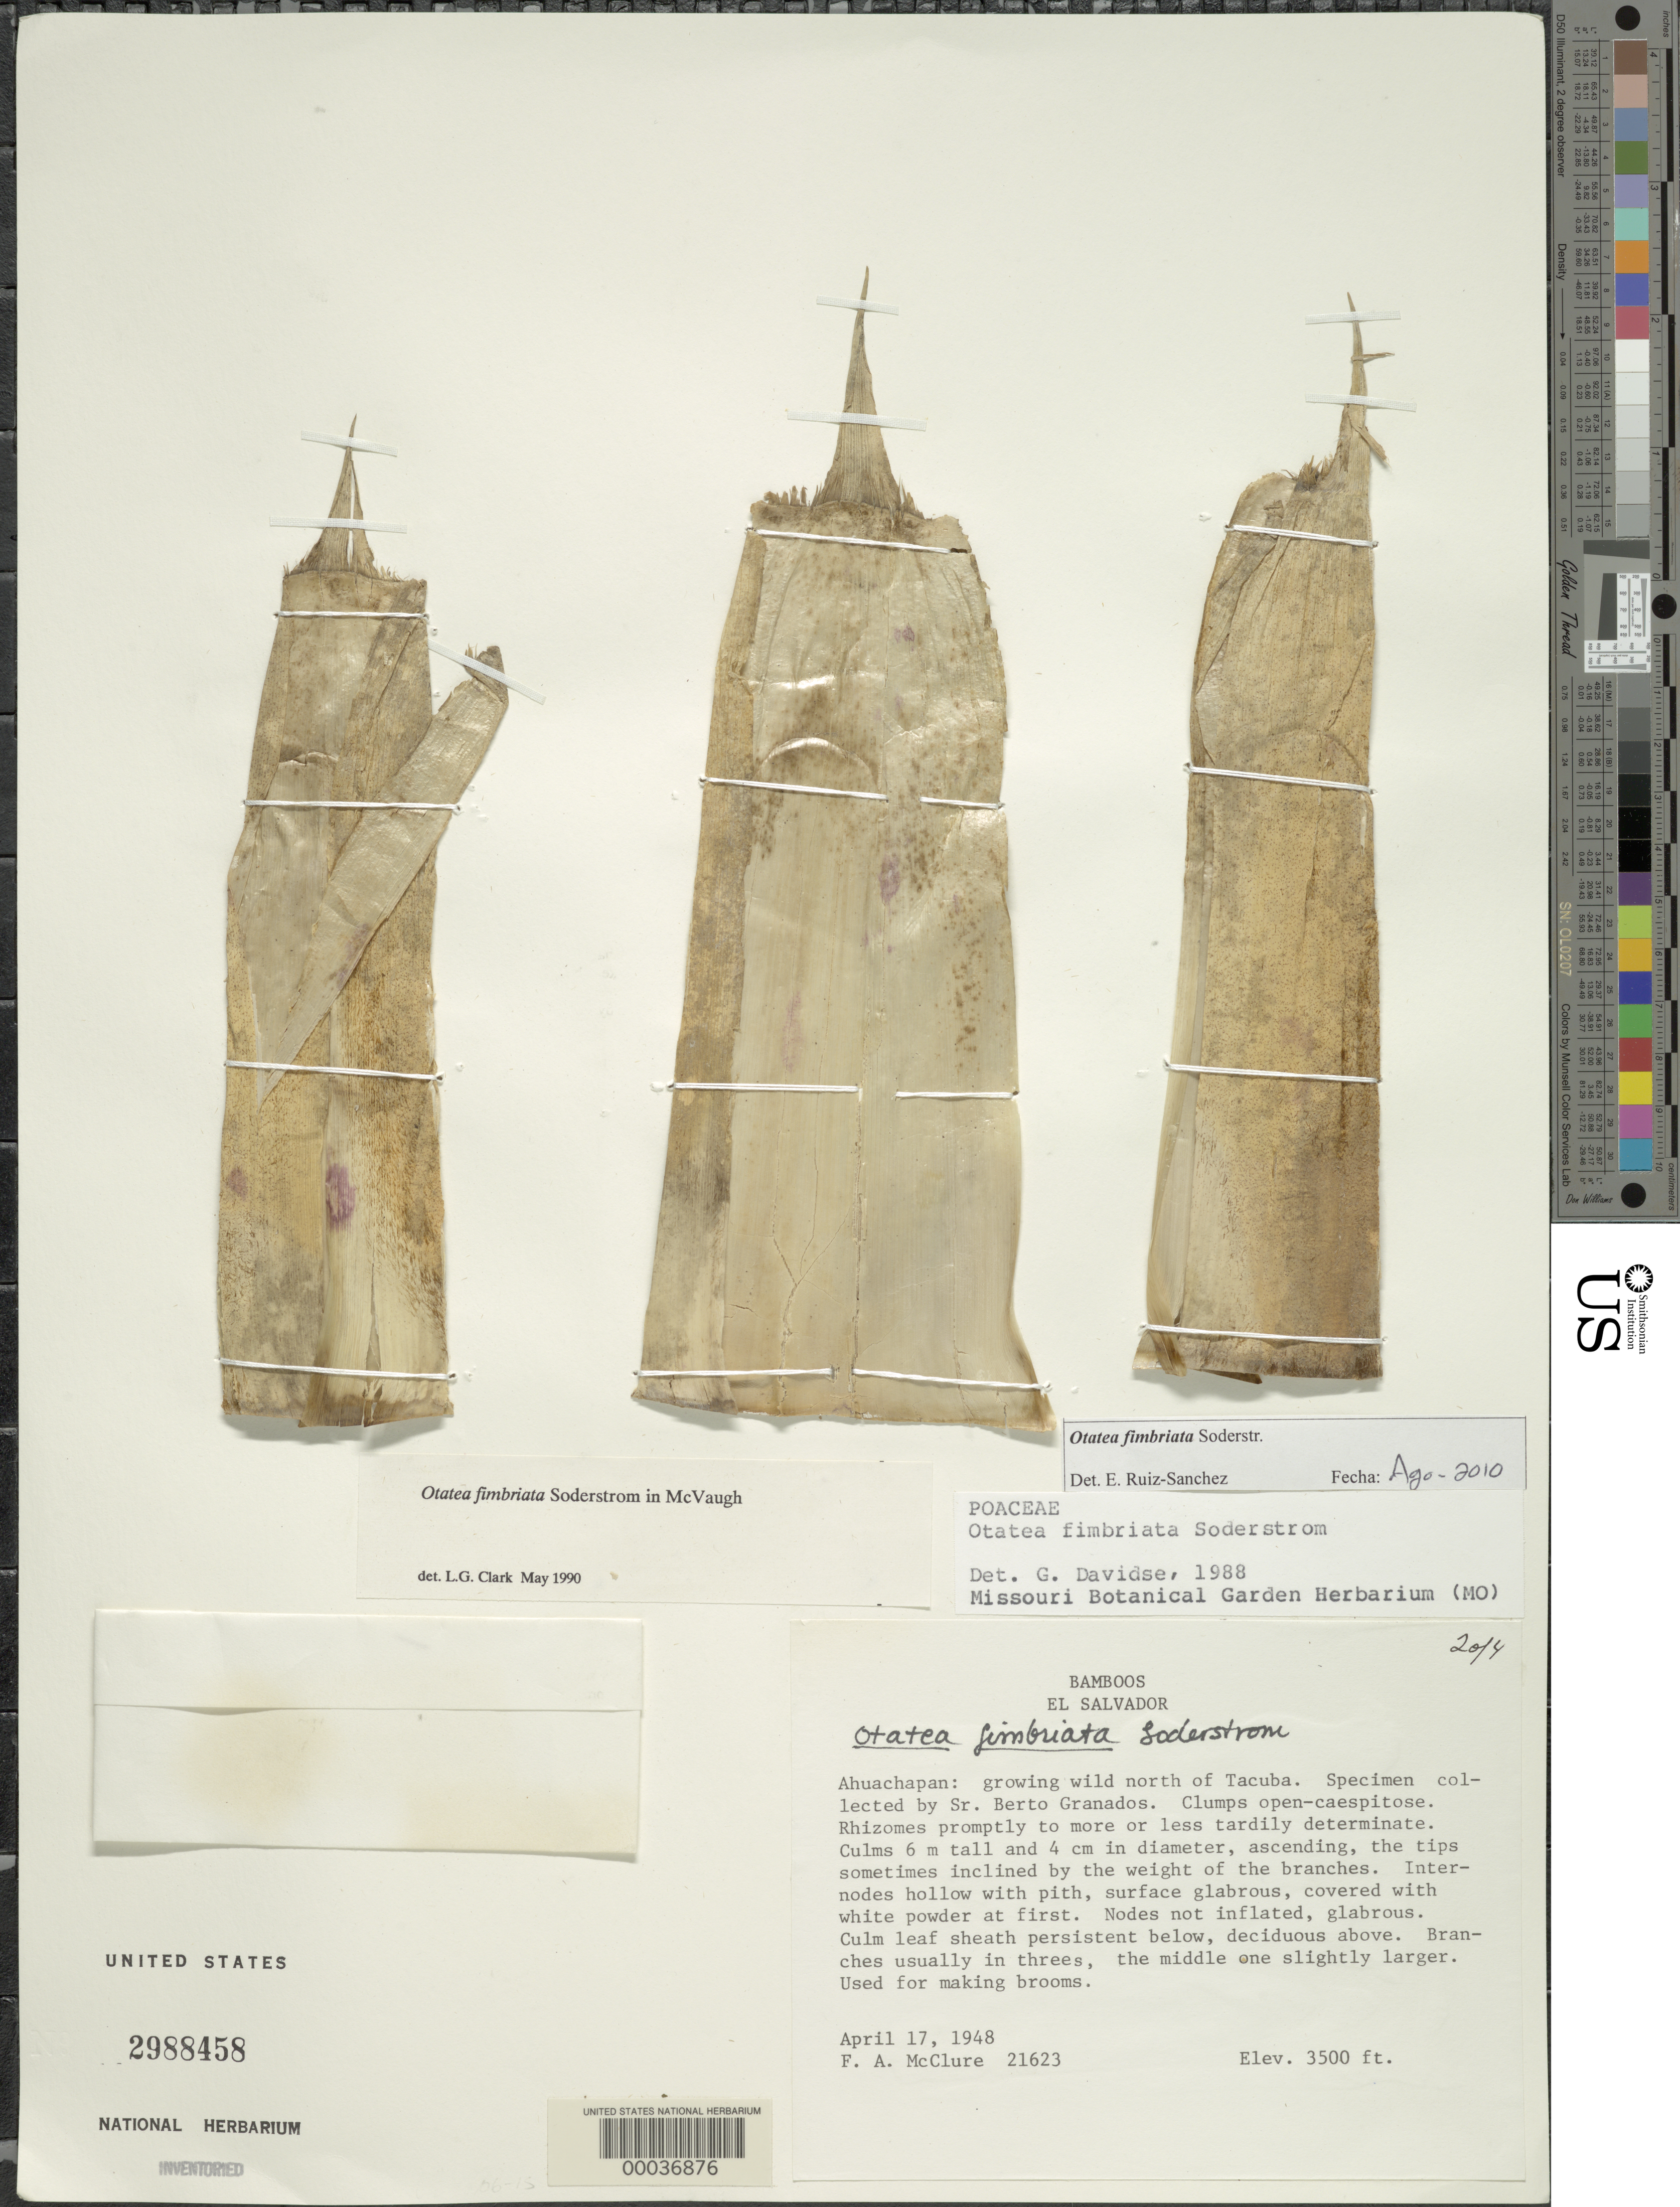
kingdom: Plantae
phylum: Tracheophyta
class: Liliopsida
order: Poales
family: Poaceae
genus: Otatea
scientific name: Otatea fimbriata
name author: Soderstr. in McVaugh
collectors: F. A. McClure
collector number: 21623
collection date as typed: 17 Apr 1948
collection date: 1948-04-17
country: El Salvador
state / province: Ahuachapán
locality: Tacuba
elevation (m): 1068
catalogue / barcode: US 2988458